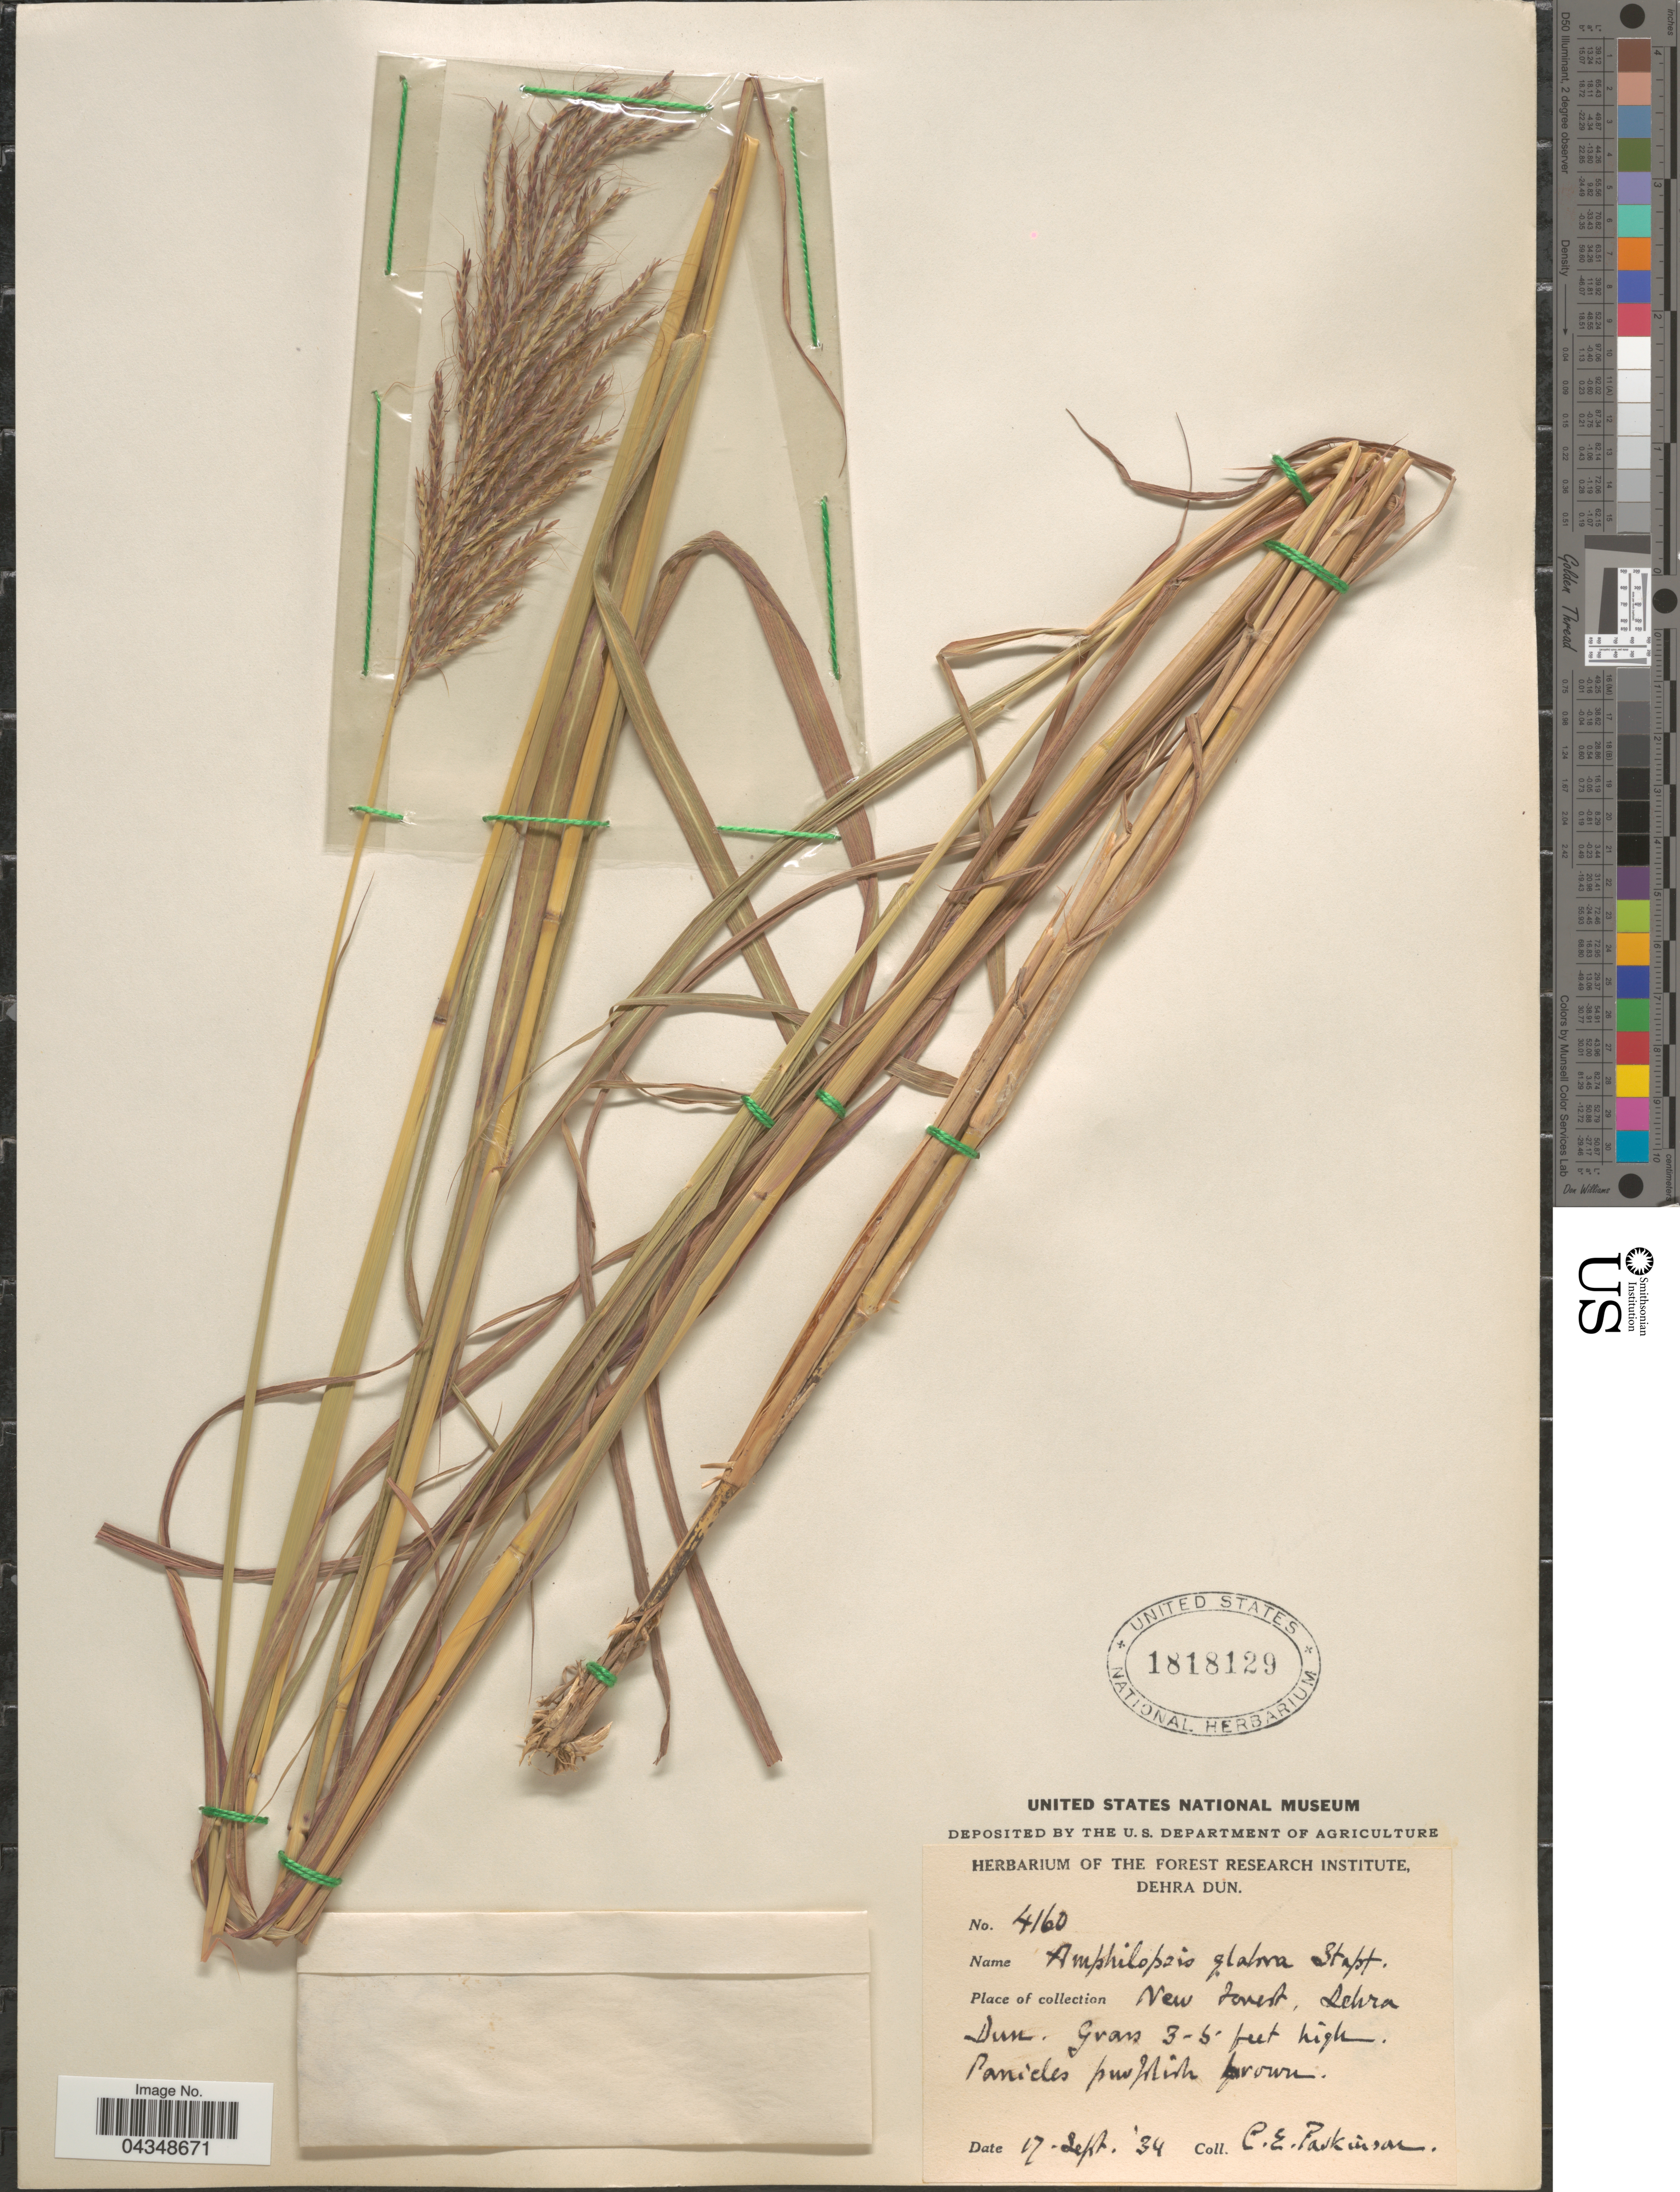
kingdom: Plantae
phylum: Tracheophyta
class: Liliopsida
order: Poales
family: Poaceae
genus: Bothriochloa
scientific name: Bothriochloa bladhii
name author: (Retz.) S.T. Blake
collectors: C. E. Parkinson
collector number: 4160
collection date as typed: Transcribed d/m/y: 17/9/34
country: India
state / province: Uttarakhand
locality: New Forest, Dehra Dun.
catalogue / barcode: US 1818129